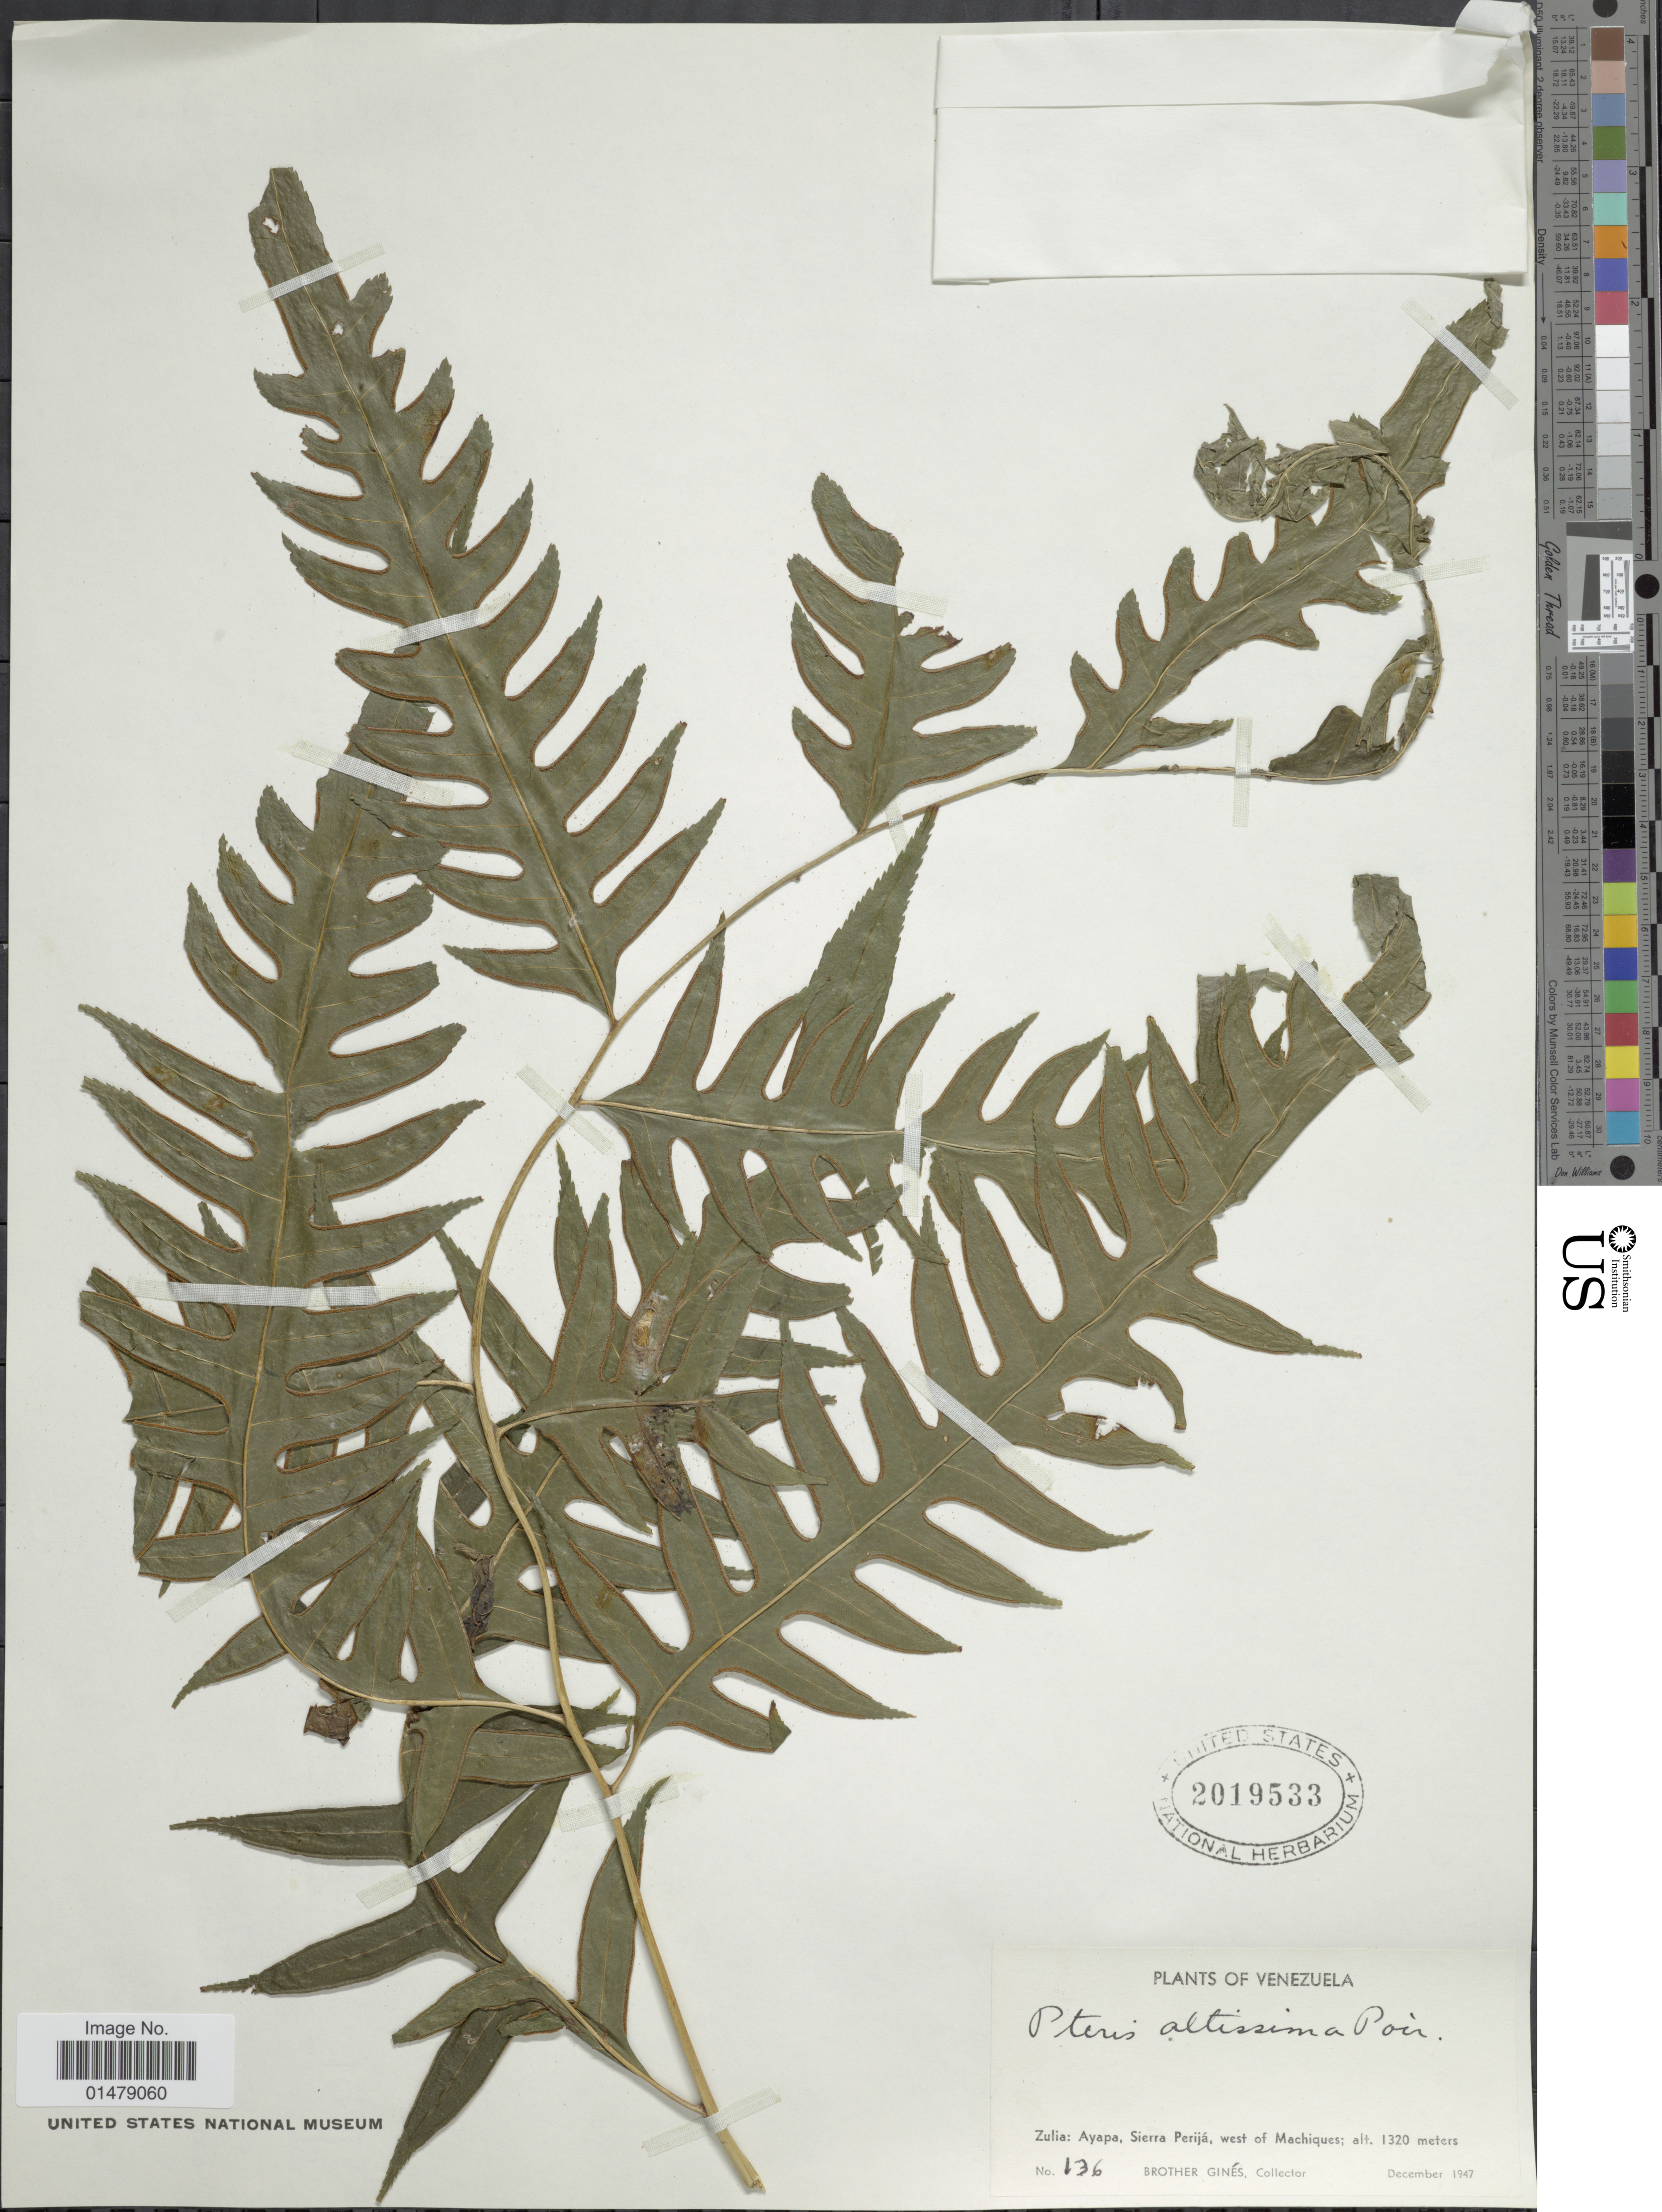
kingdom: Plantae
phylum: Tracheophyta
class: Polypodiopsida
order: Polypodiales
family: Pteridaceae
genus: Pteris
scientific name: Pteris altissima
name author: Poir.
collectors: Bro. Gines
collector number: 136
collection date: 1947-12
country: Venezuela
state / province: Zulia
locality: Ayapa, Sierra Perija, west of Machiques.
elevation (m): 1320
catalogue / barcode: US 2019535